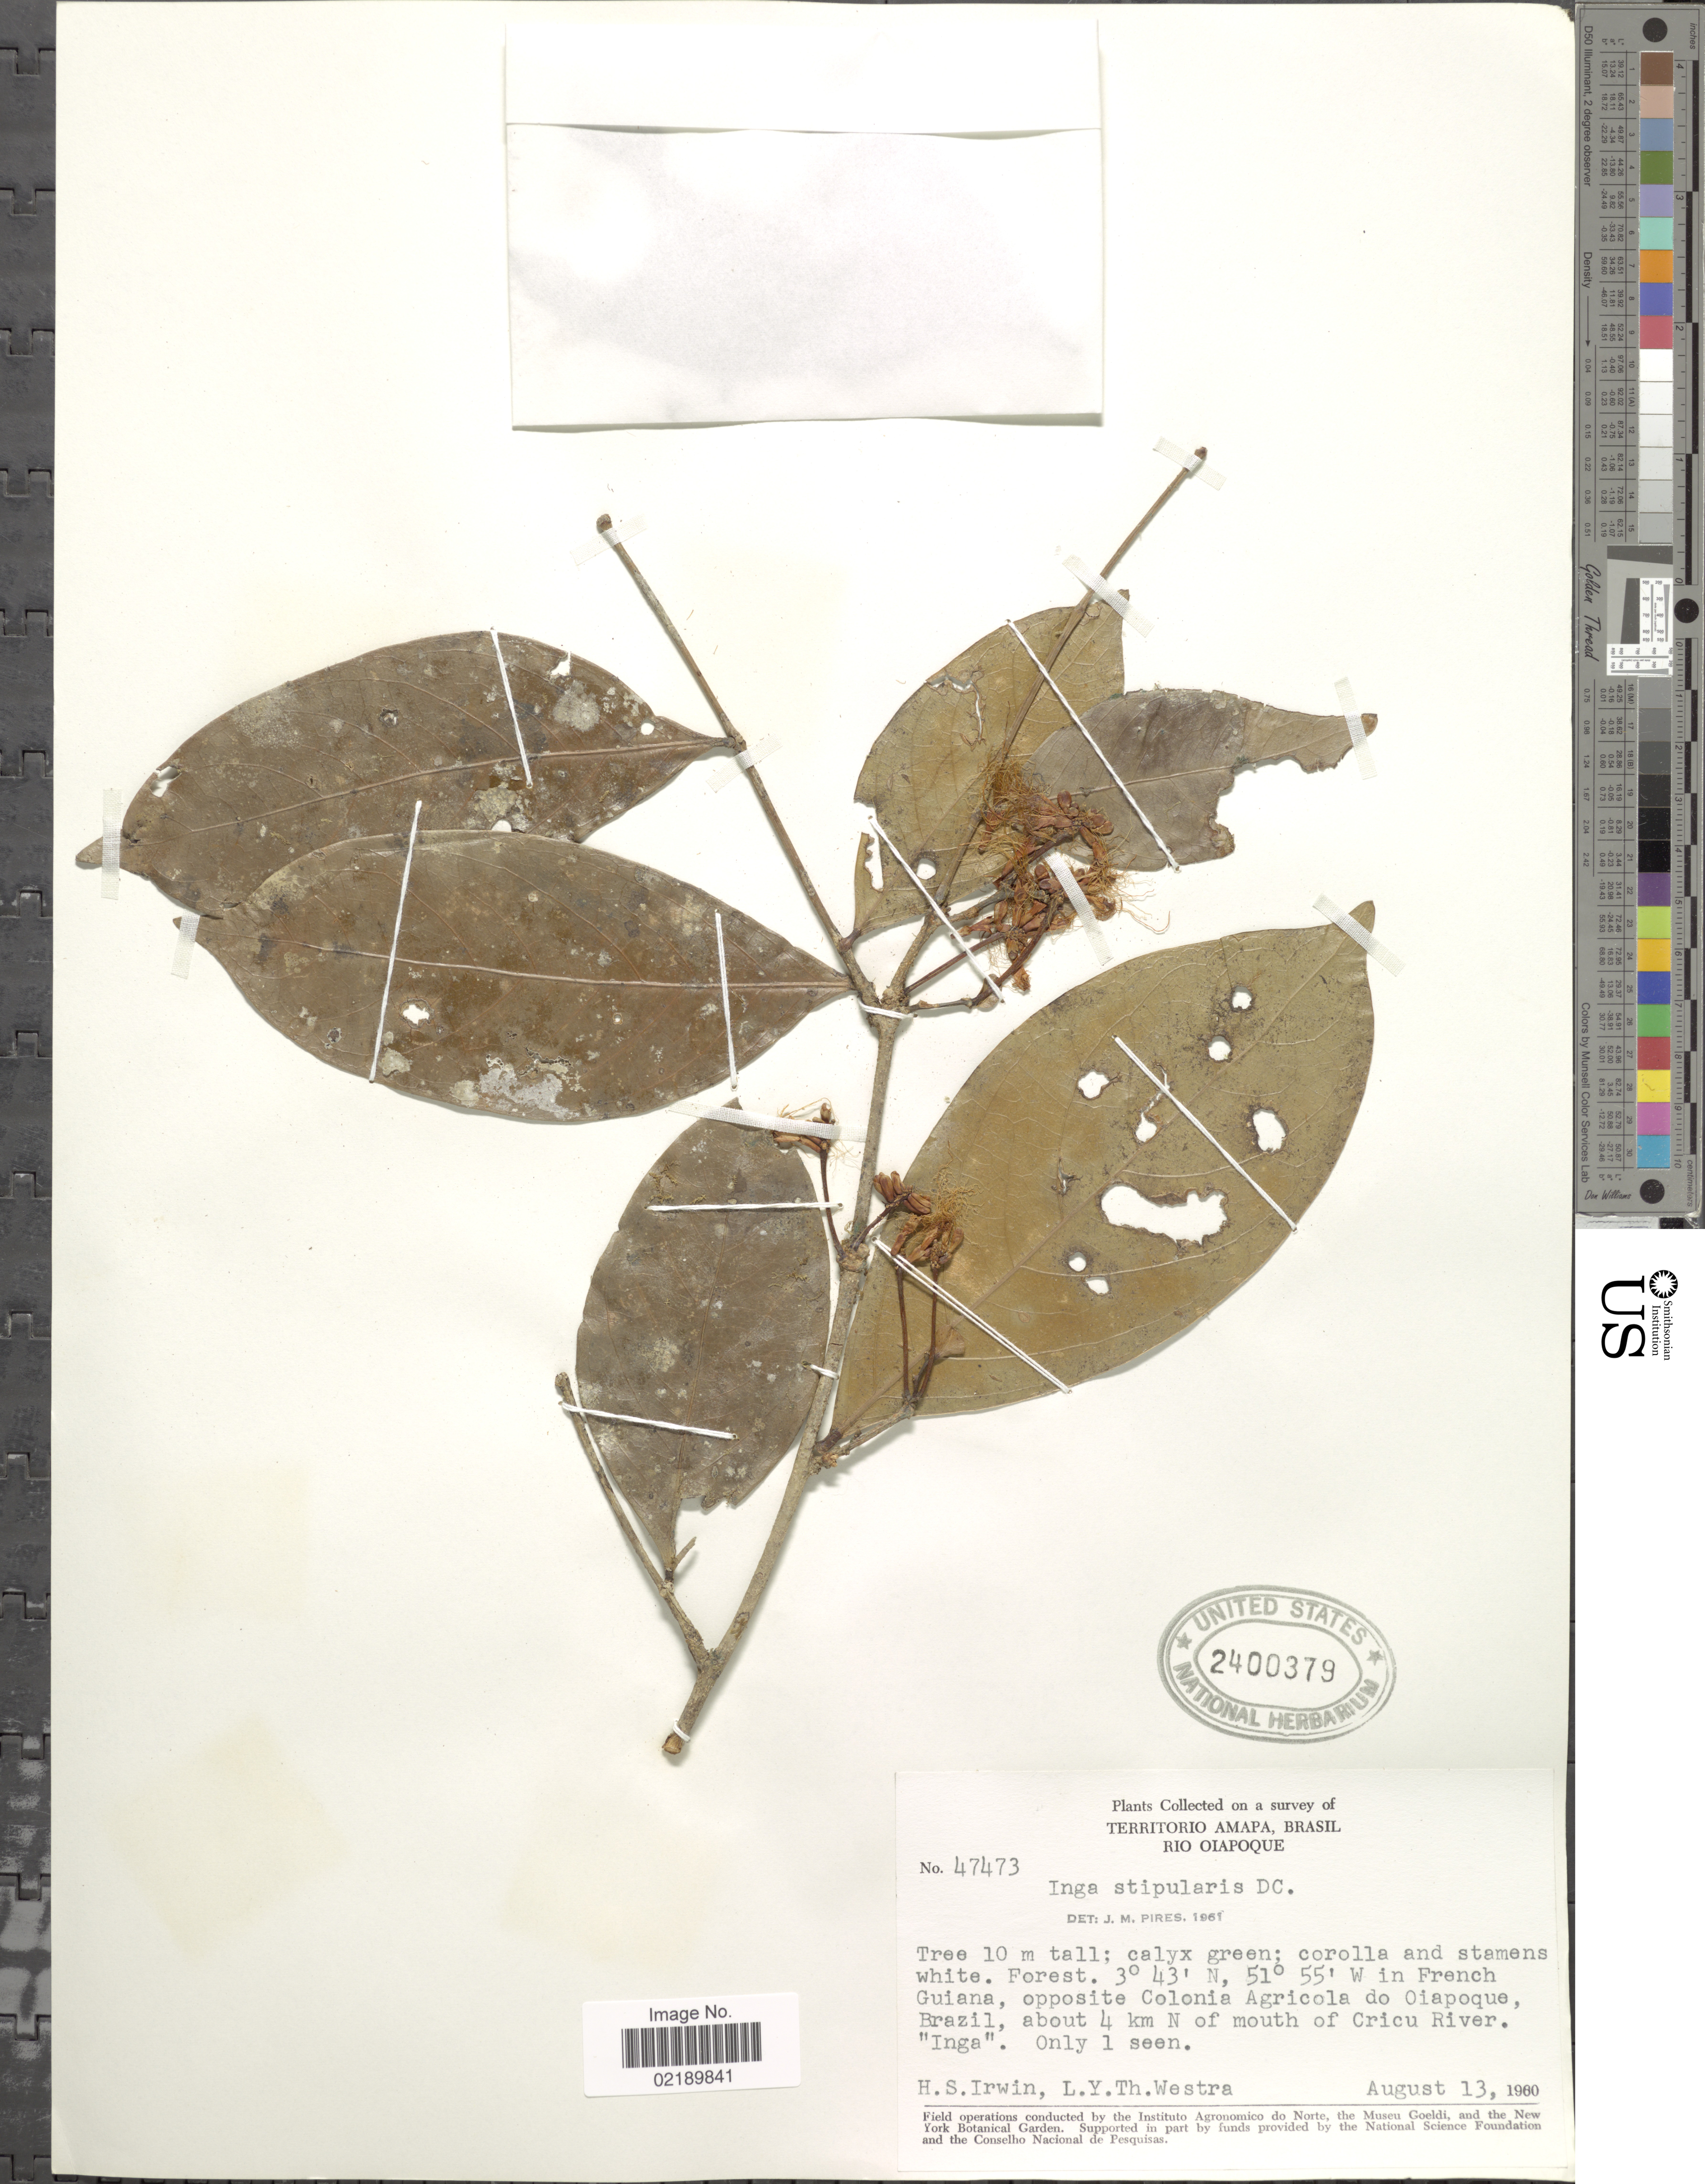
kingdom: Plantae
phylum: Tracheophyta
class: Magnoliopsida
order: Fabales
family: Fabaceae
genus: Inga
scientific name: Inga stipularis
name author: DC.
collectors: H. Irwin & L. Y. T. Westra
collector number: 47473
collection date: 1960-08-13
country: French Guiana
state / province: Cayenne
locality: French Guiana, opposite Colonia Agricola do Oiapoque, Brazil, about 4 km N of mouth of Cricu River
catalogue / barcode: US 2400379